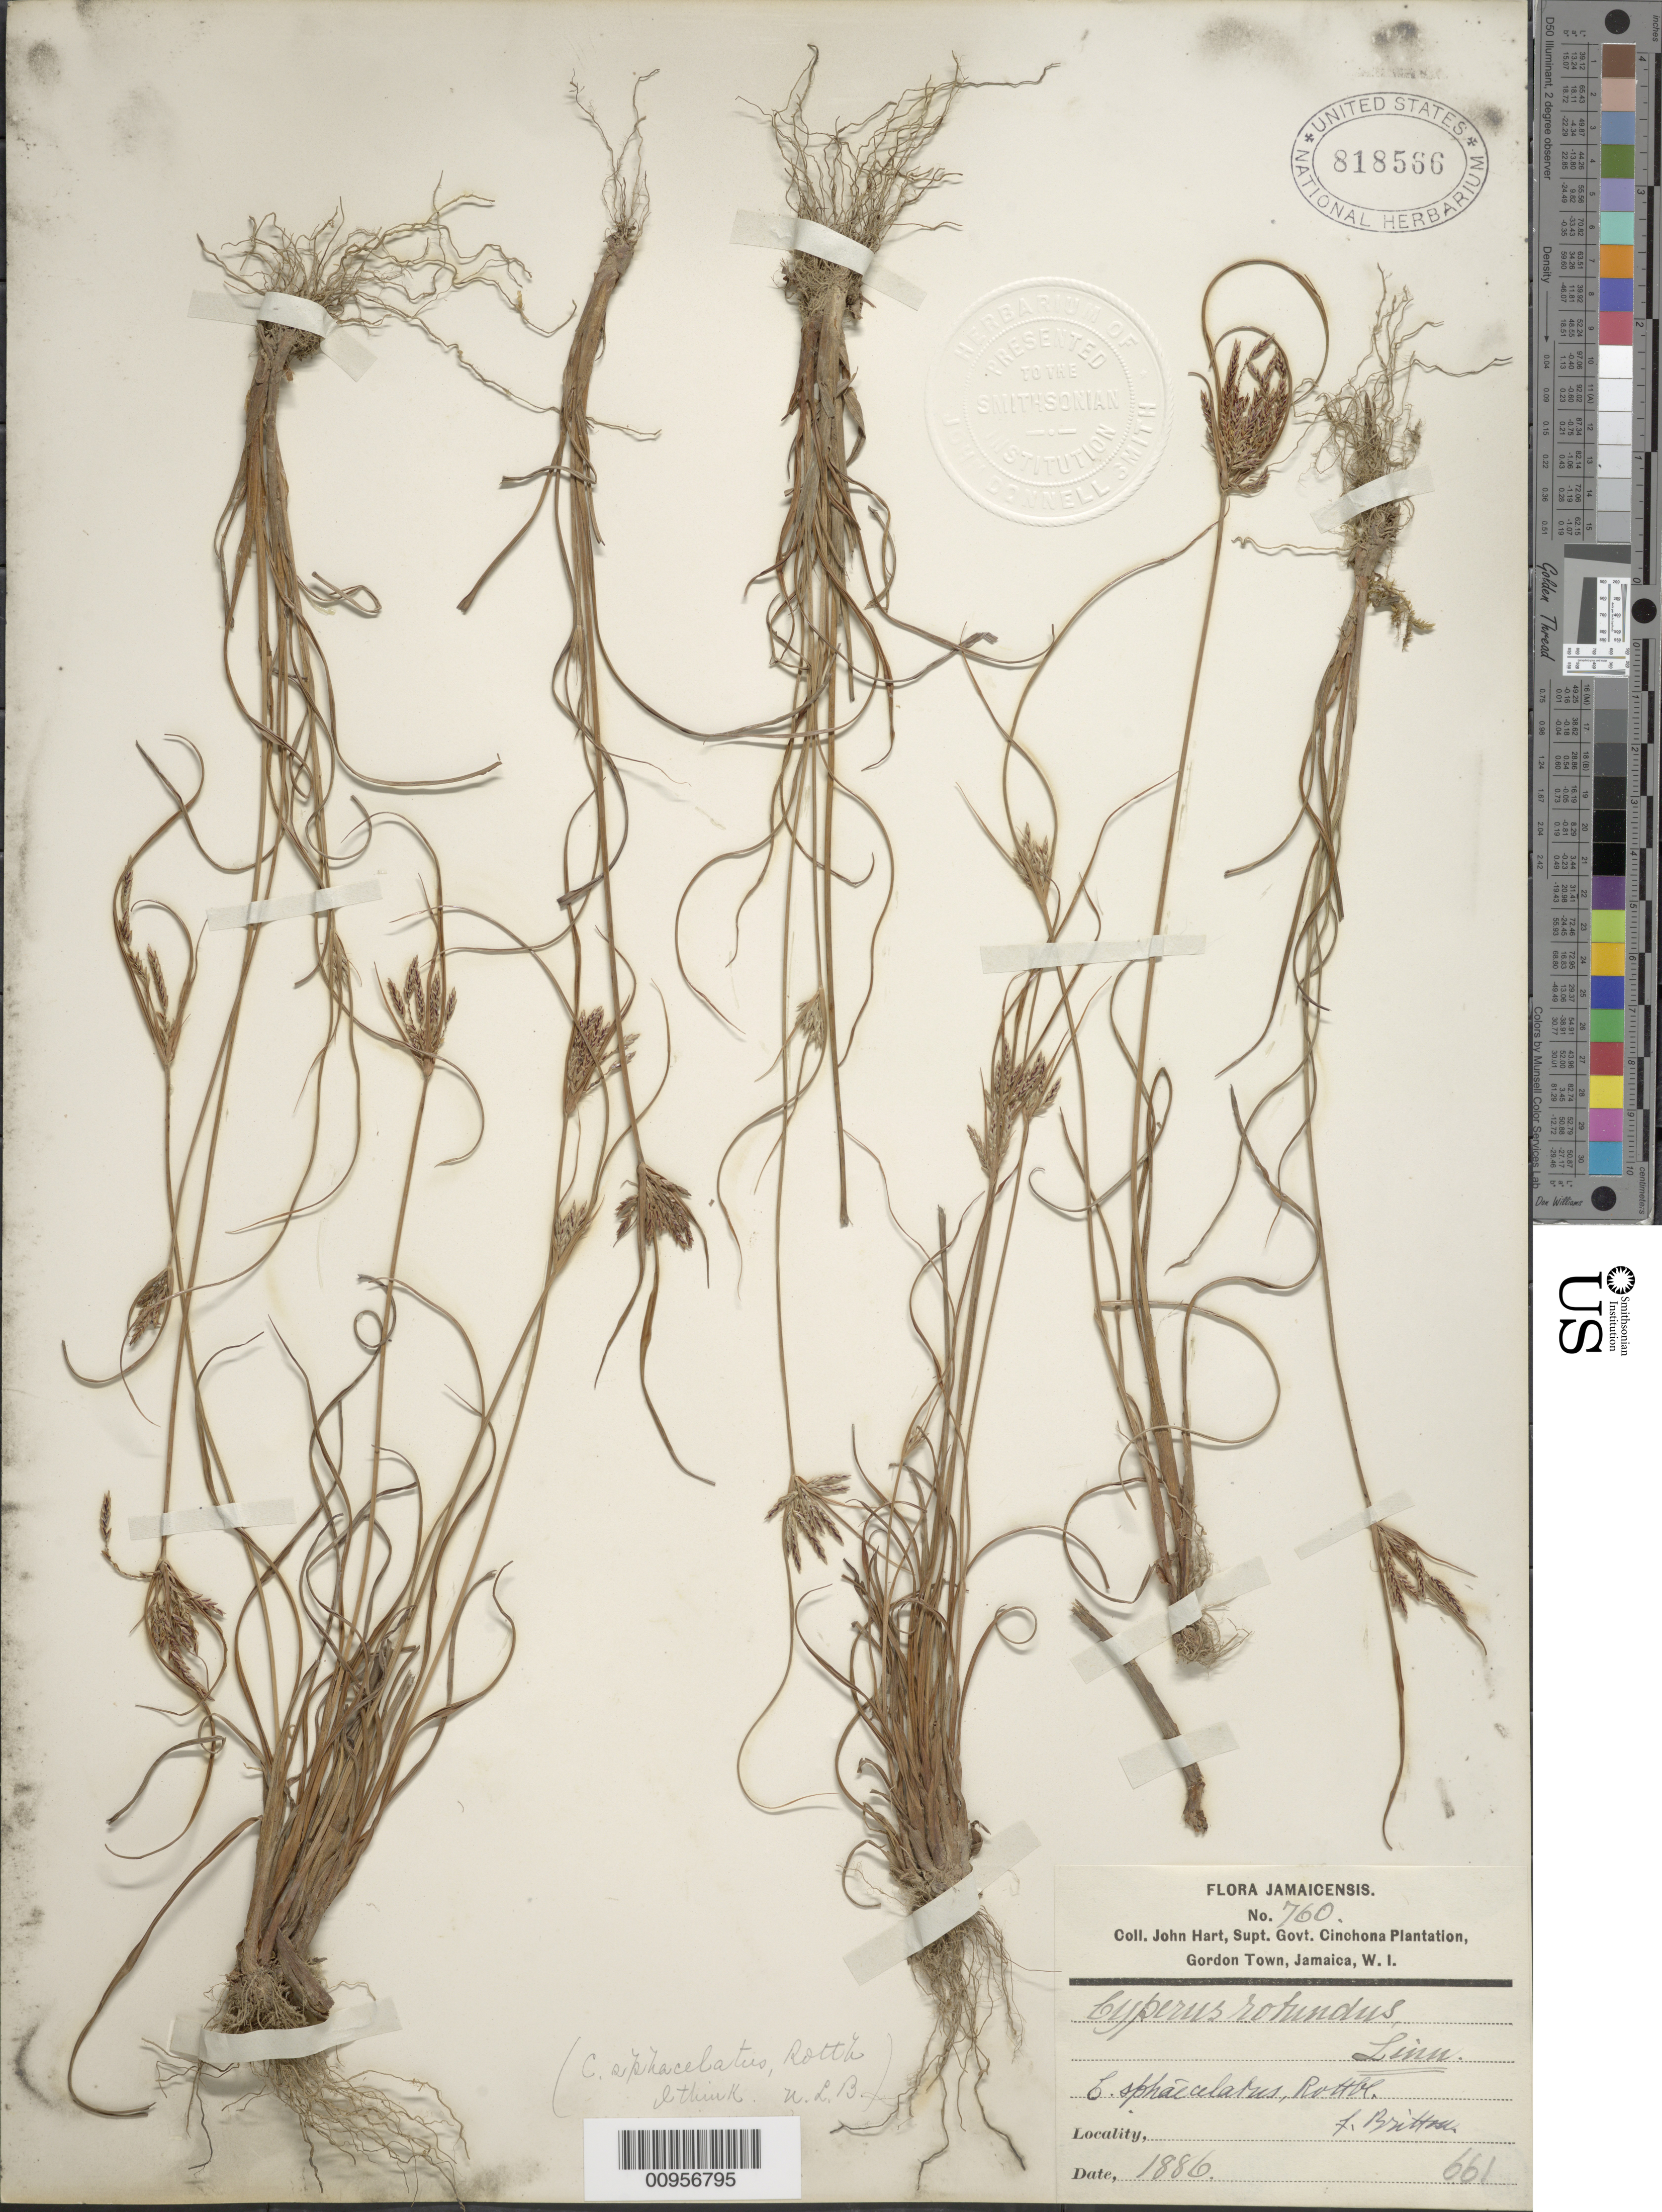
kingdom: Plantae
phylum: Tracheophyta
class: Liliopsida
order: Poales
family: Cyperaceae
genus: Cyperus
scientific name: Cyperus sphacelatus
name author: Rottb.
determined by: Britton, Nathaniel L.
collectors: J. Hart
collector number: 760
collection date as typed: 1886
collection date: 1886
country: Jamaica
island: Jamaica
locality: Gordon Town, Supt. Govt. Cinchona Plantation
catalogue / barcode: US 818566